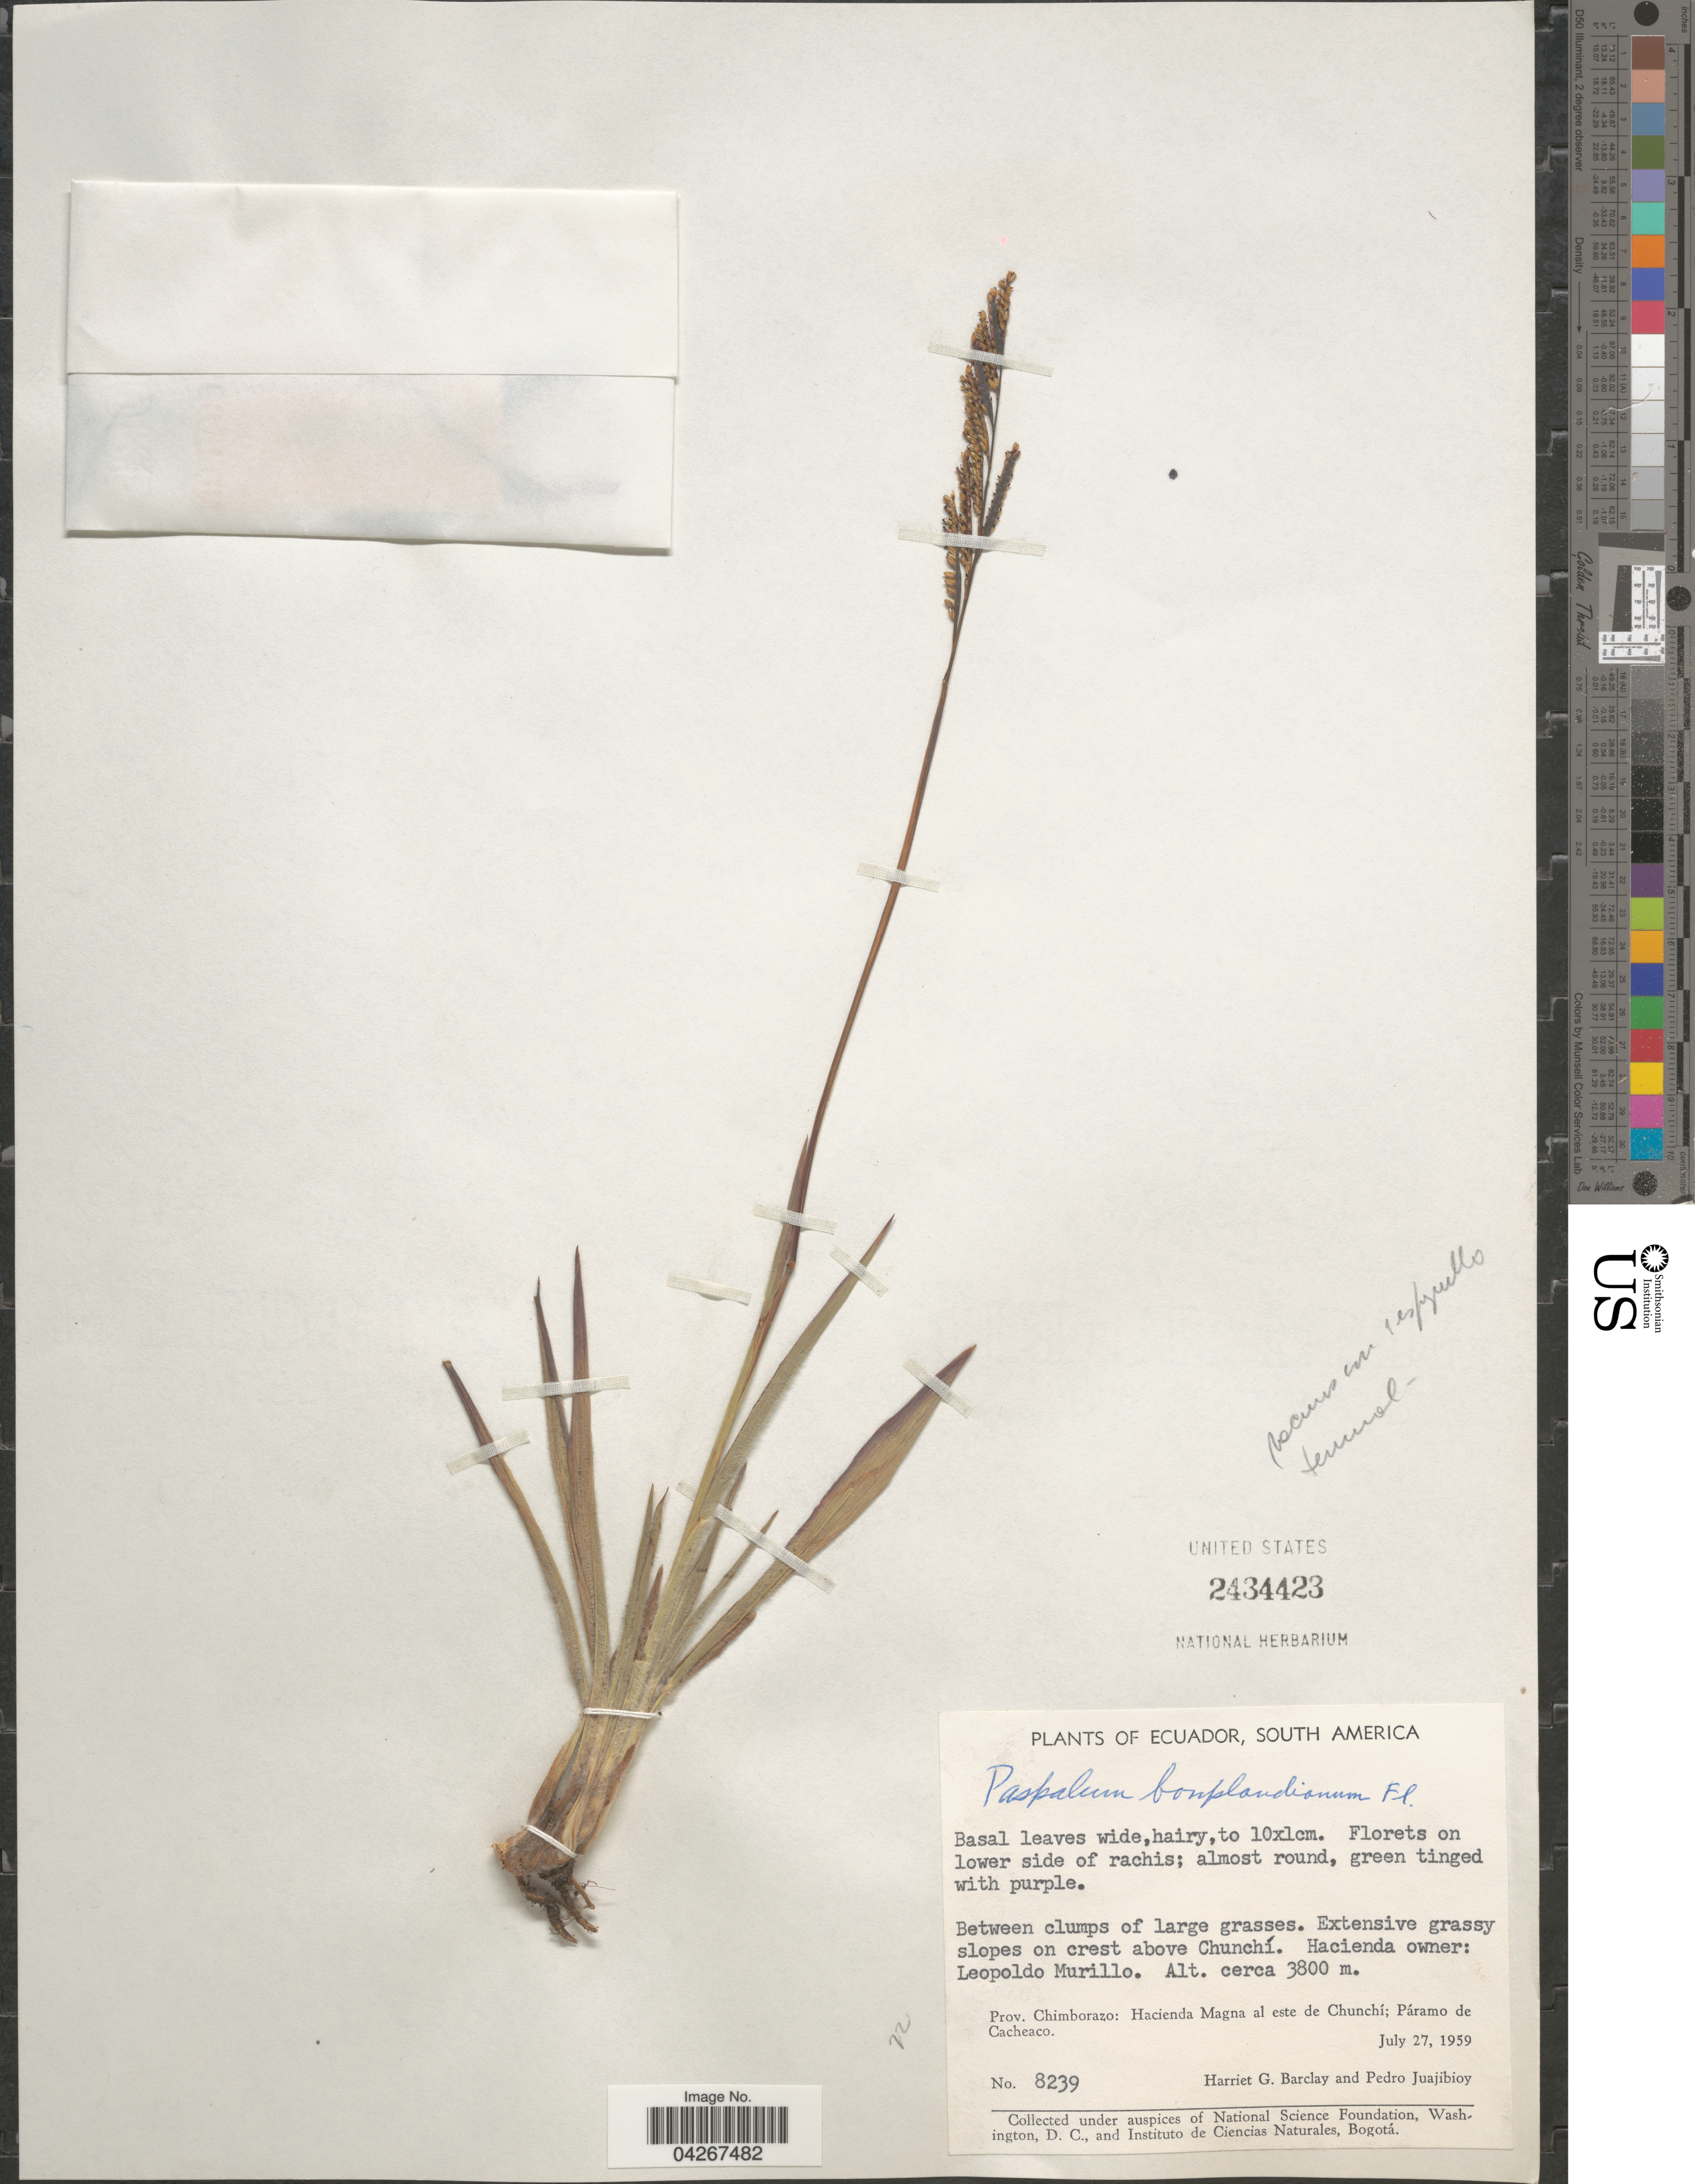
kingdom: Plantae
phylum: Tracheophyta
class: Liliopsida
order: Poales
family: Poaceae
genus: Paspalum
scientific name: Paspalum bonplandianum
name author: Flüggé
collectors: H. G. Barclay & P. Juajibioy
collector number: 8239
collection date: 1959-07-27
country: Ecuador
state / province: Chimborazo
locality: Extensive grassy slopes on crest above Chunchí. Hacienda owner: Leopoldo Murillo. Hacienda Magna al este de Chunchí; Páramo de Cacheaco.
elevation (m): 3800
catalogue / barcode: US 2434423